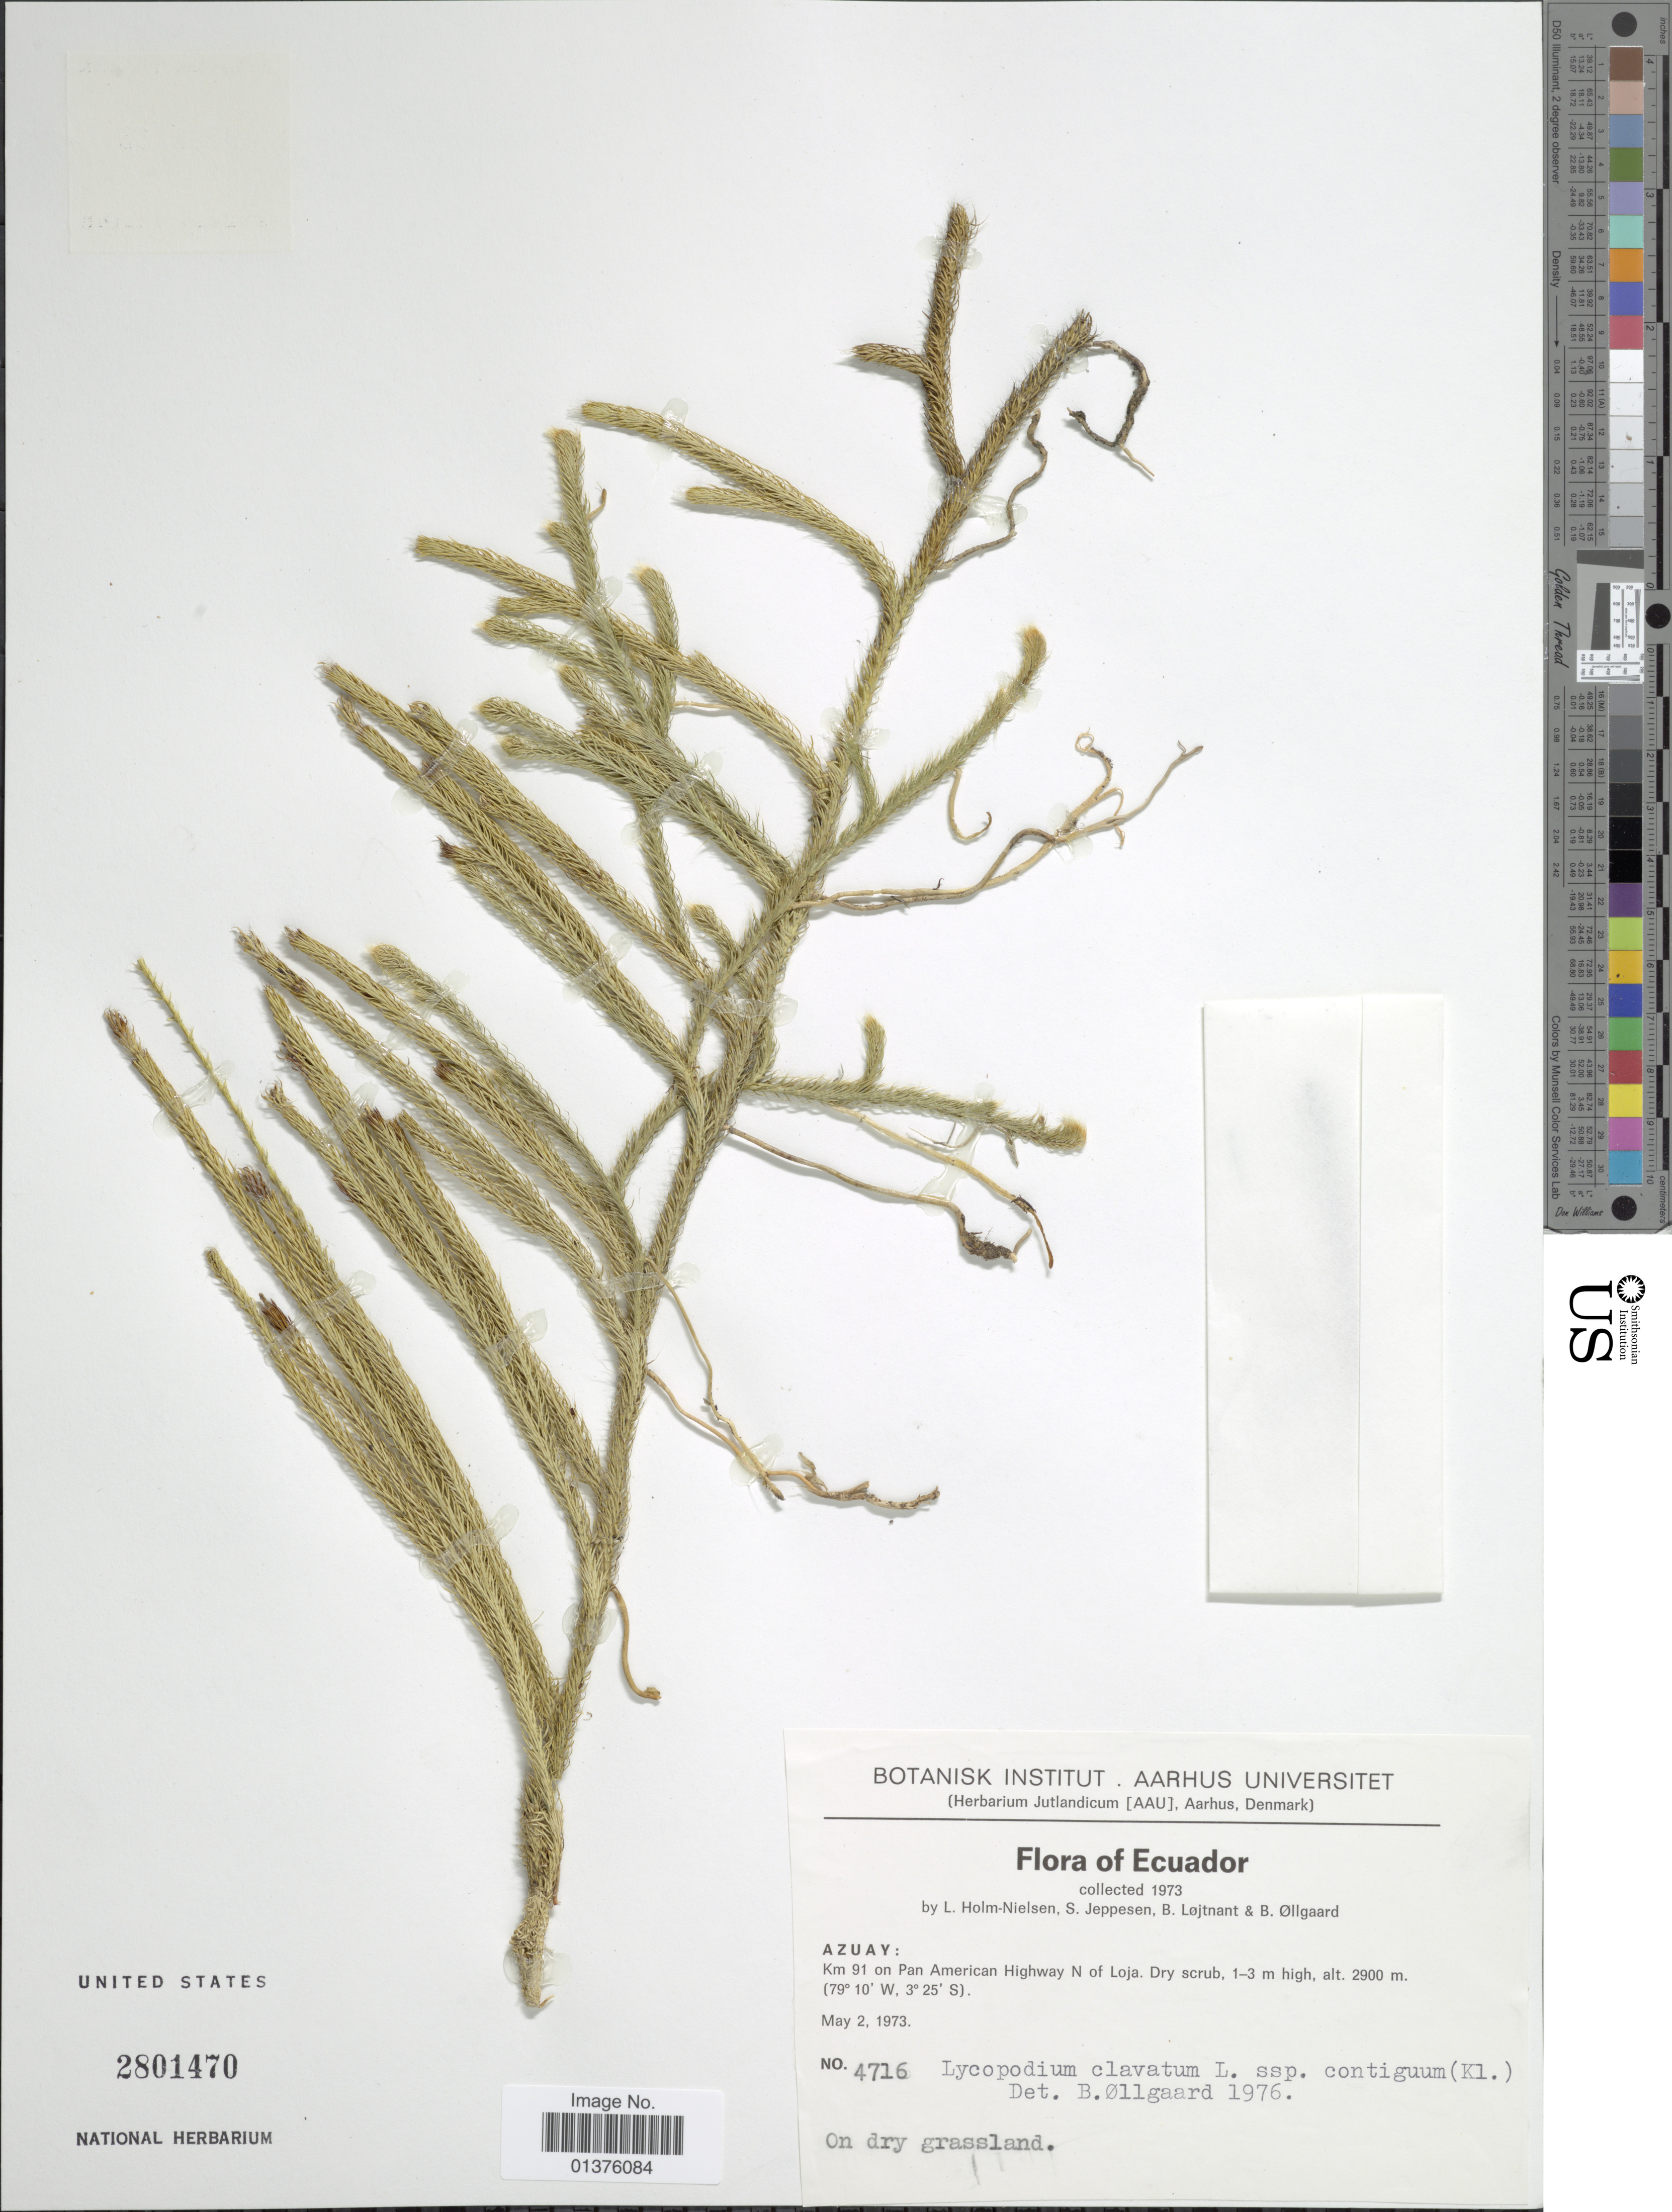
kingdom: Plantae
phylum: Tracheophyta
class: Lycopodiopsida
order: Lycopodiales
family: Lycopodiaceae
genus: Lycopodium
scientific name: Lycopodium clavatum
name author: L.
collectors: L. B. Holm-Nielsen, S. Jeppesen, B. Löjtnant & B. Øllgaard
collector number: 4716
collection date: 1973-05-02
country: Ecuador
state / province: Azuay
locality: Km 91 on Pan American Highway N of Loja, Dry scrub 1-3m high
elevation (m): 2900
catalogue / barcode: US 2801470